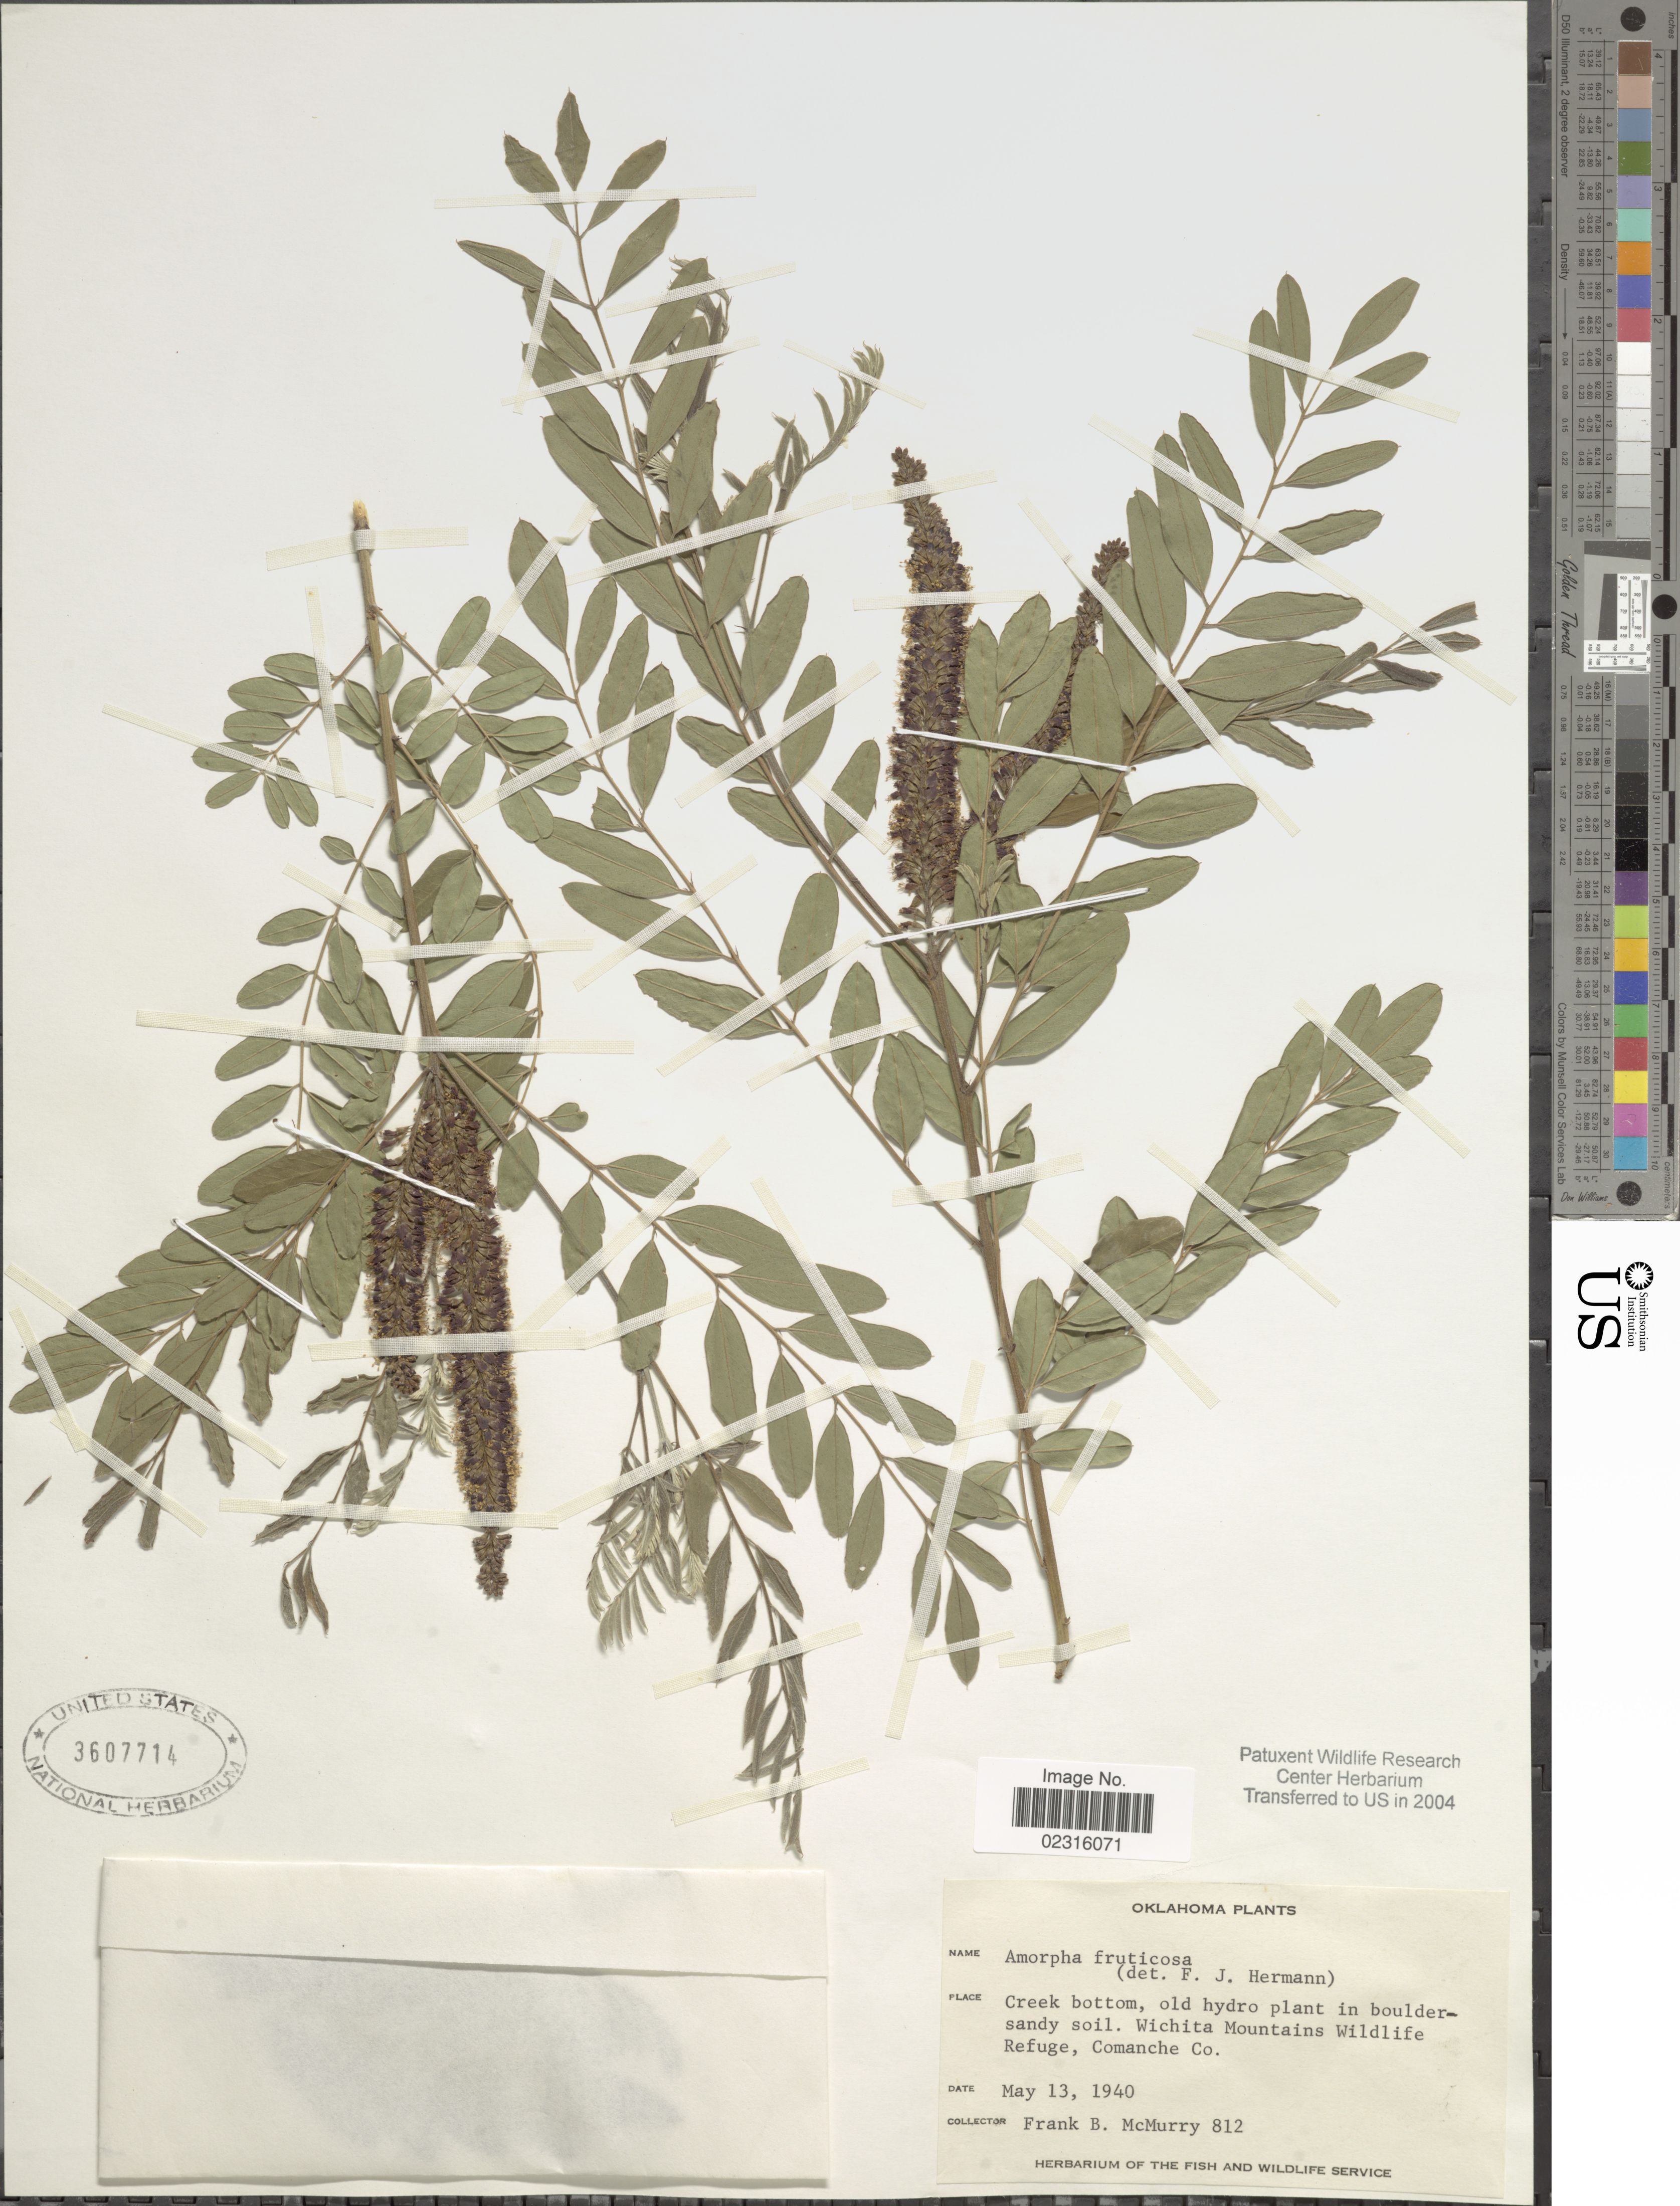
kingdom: Plantae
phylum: Tracheophyta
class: Magnoliopsida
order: Fabales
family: Fabaceae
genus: Amorpha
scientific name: Amorpha fruticosa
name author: L.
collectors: F. B. McMurry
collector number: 812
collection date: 1940-05-13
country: United States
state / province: Oklahoma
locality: Creek bottom, old hydro plant in boulder-sandy soil, Wichita Mountains Wildlife Refuge, Comanche Co.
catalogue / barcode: US 3607714